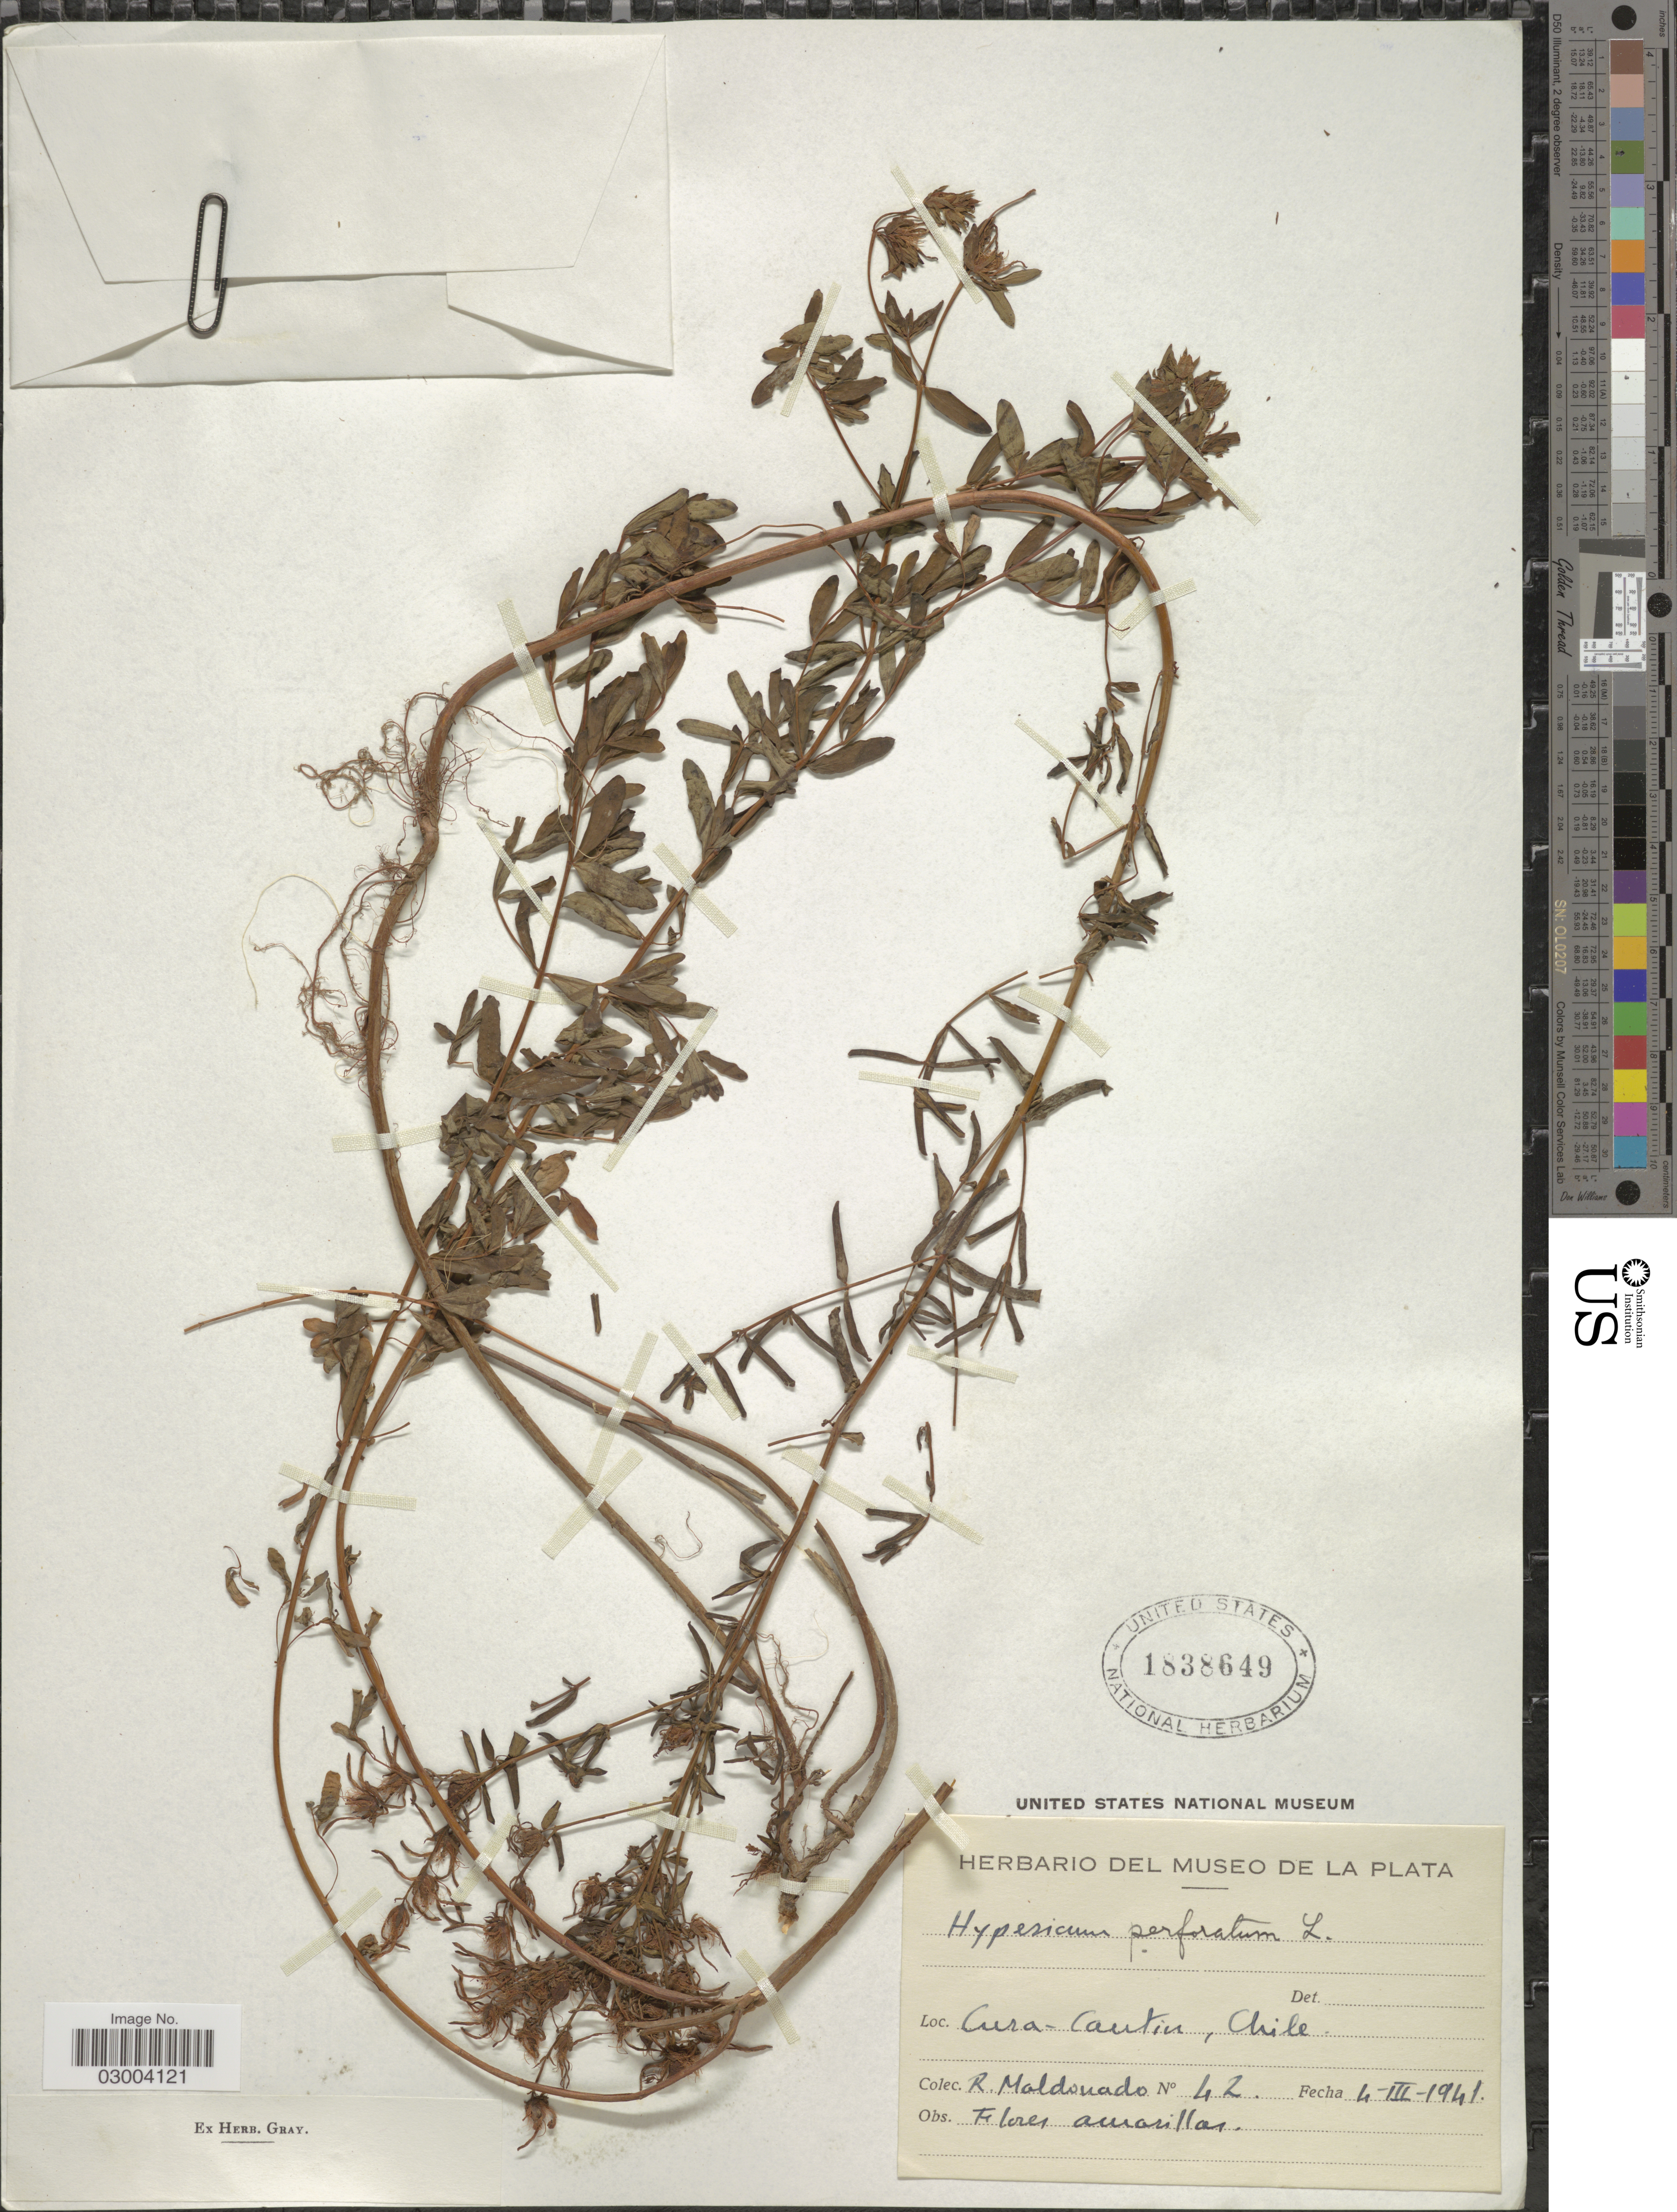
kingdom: Plantae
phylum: Tracheophyta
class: Magnoliopsida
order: Malpighiales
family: Hypericaceae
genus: Hypericum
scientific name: Hypericum perforatum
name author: L.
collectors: R. Maldonado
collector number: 42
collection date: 1941-03-04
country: Chile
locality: Cura-Cautin, Chile.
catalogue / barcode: US 1838649